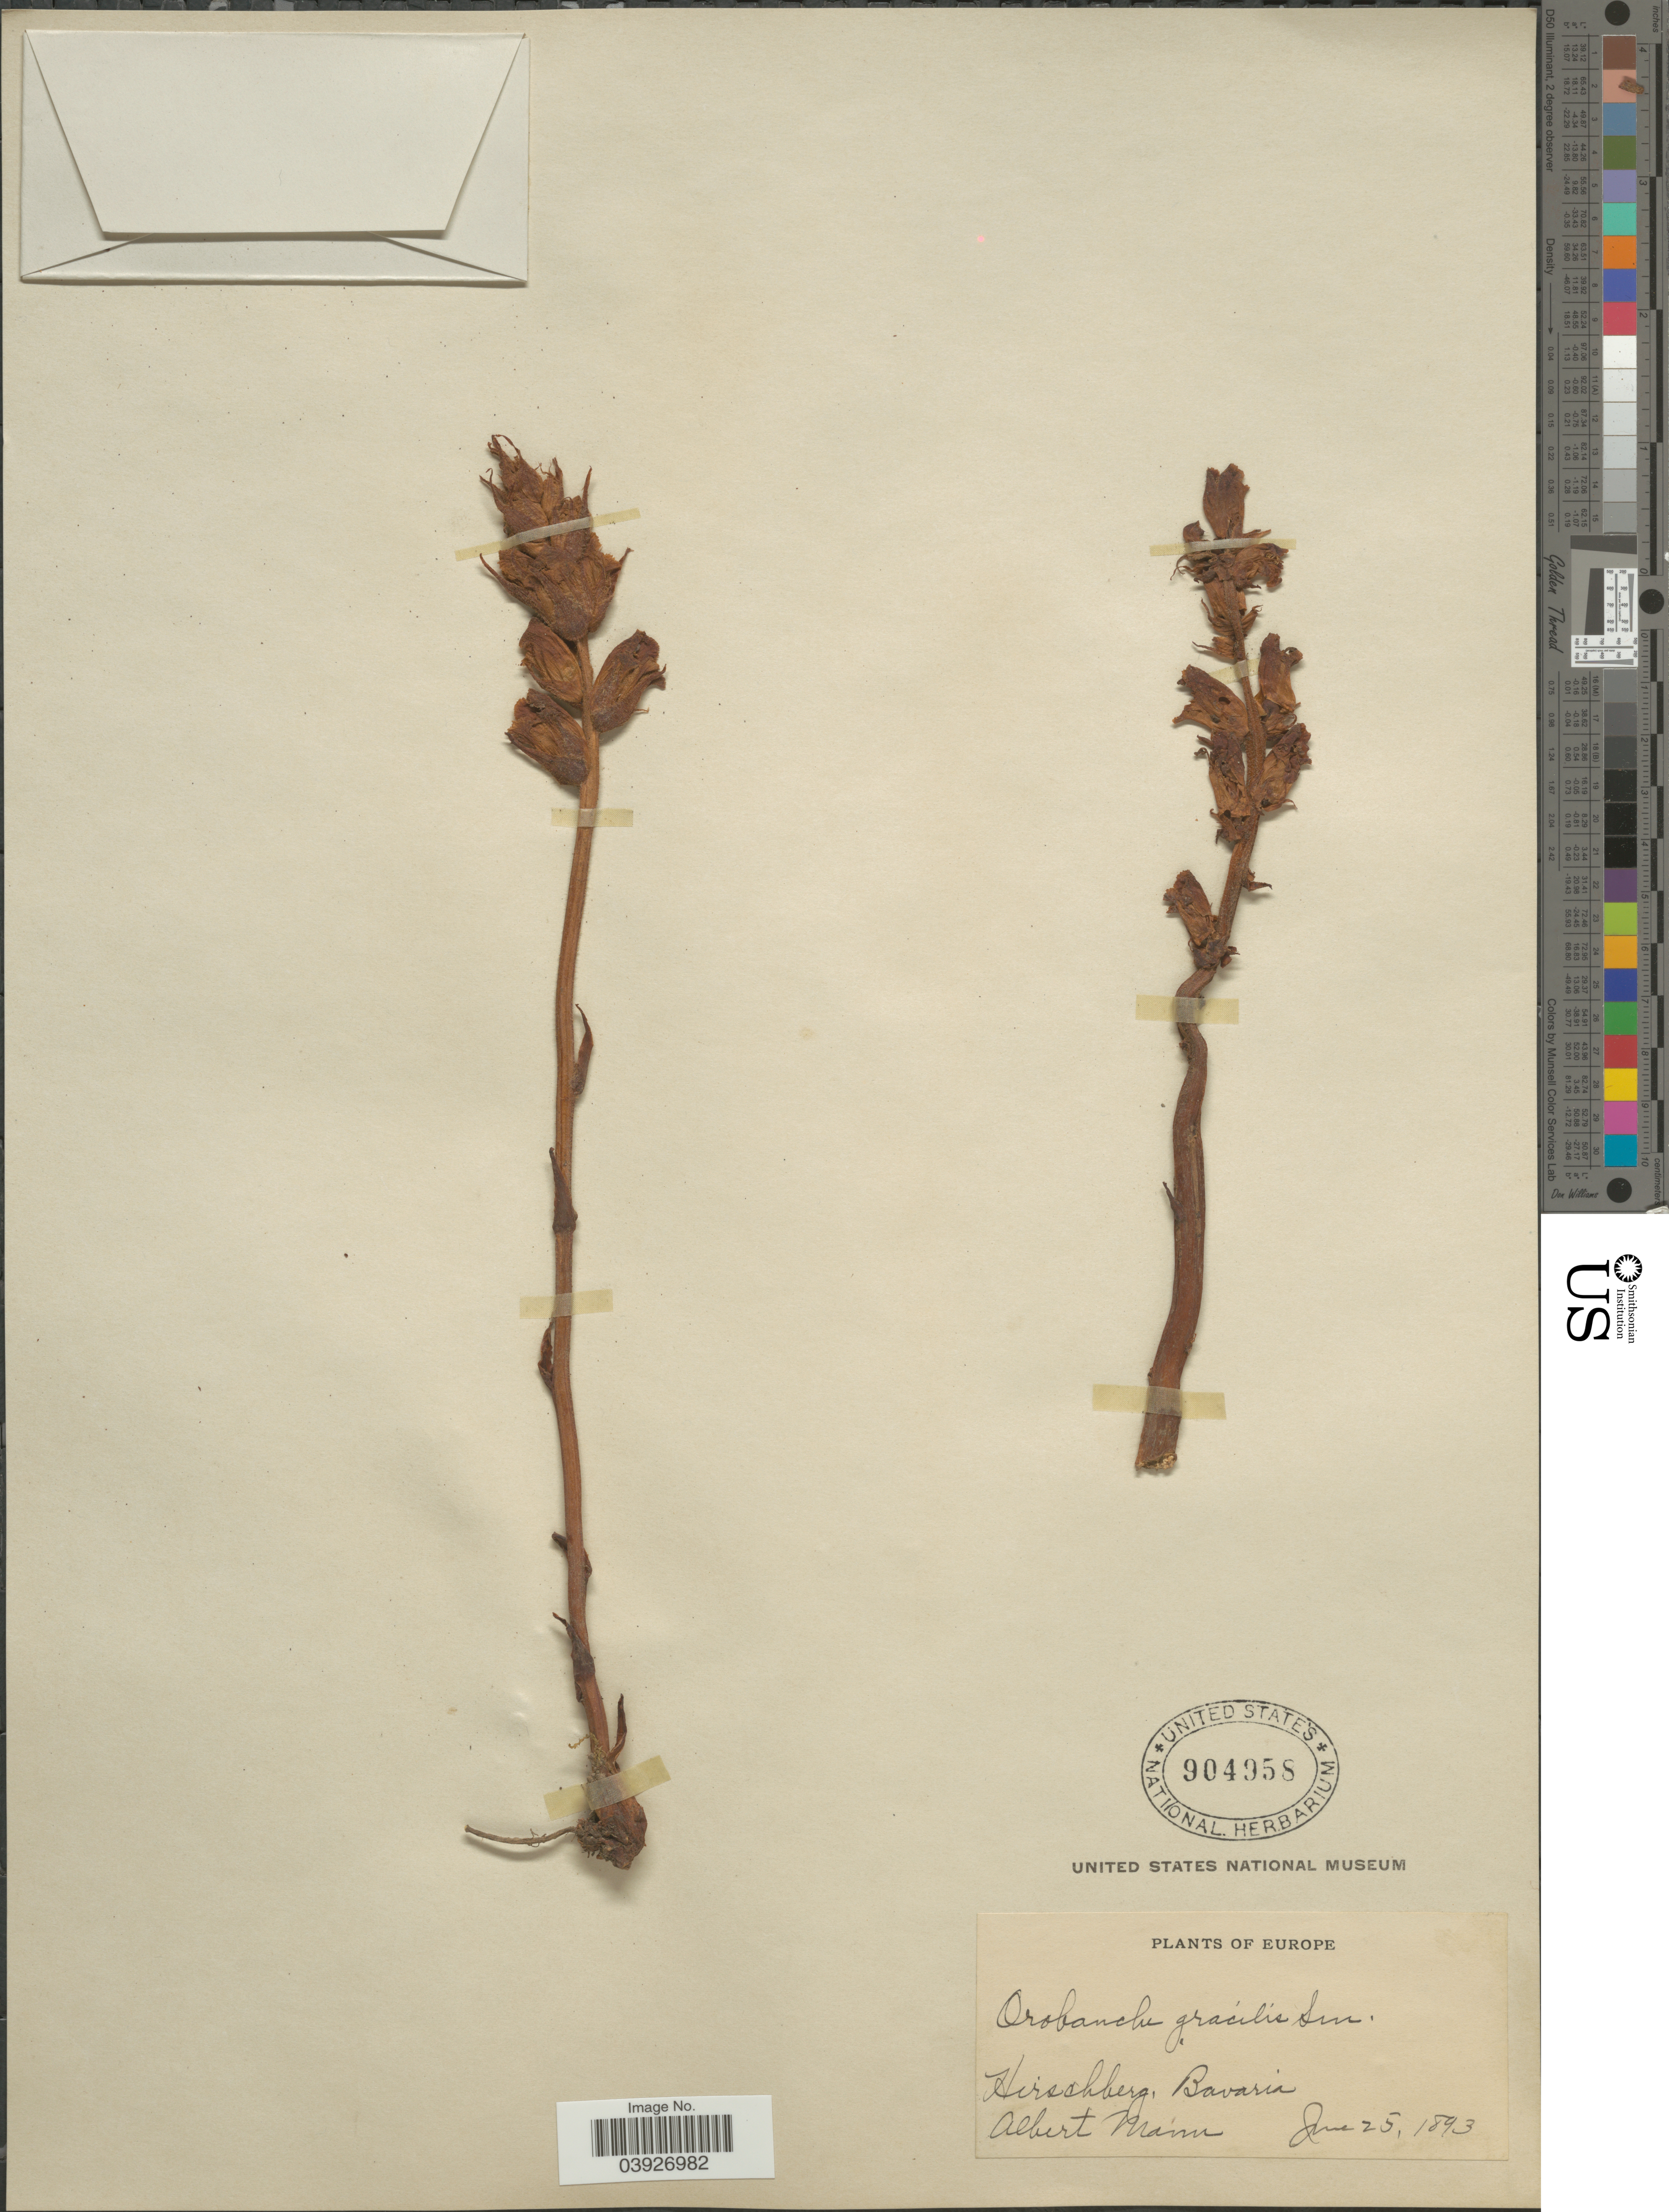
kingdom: Plantae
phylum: Tracheophyta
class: Magnoliopsida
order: Lamiales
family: Orobanchaceae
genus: Orobanche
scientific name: Orobanche gracilis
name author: Sm.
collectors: A. Mann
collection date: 1893-06-25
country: Germany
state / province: Bayern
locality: Hirschberg, Bavaria. Europe.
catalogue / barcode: US 904958